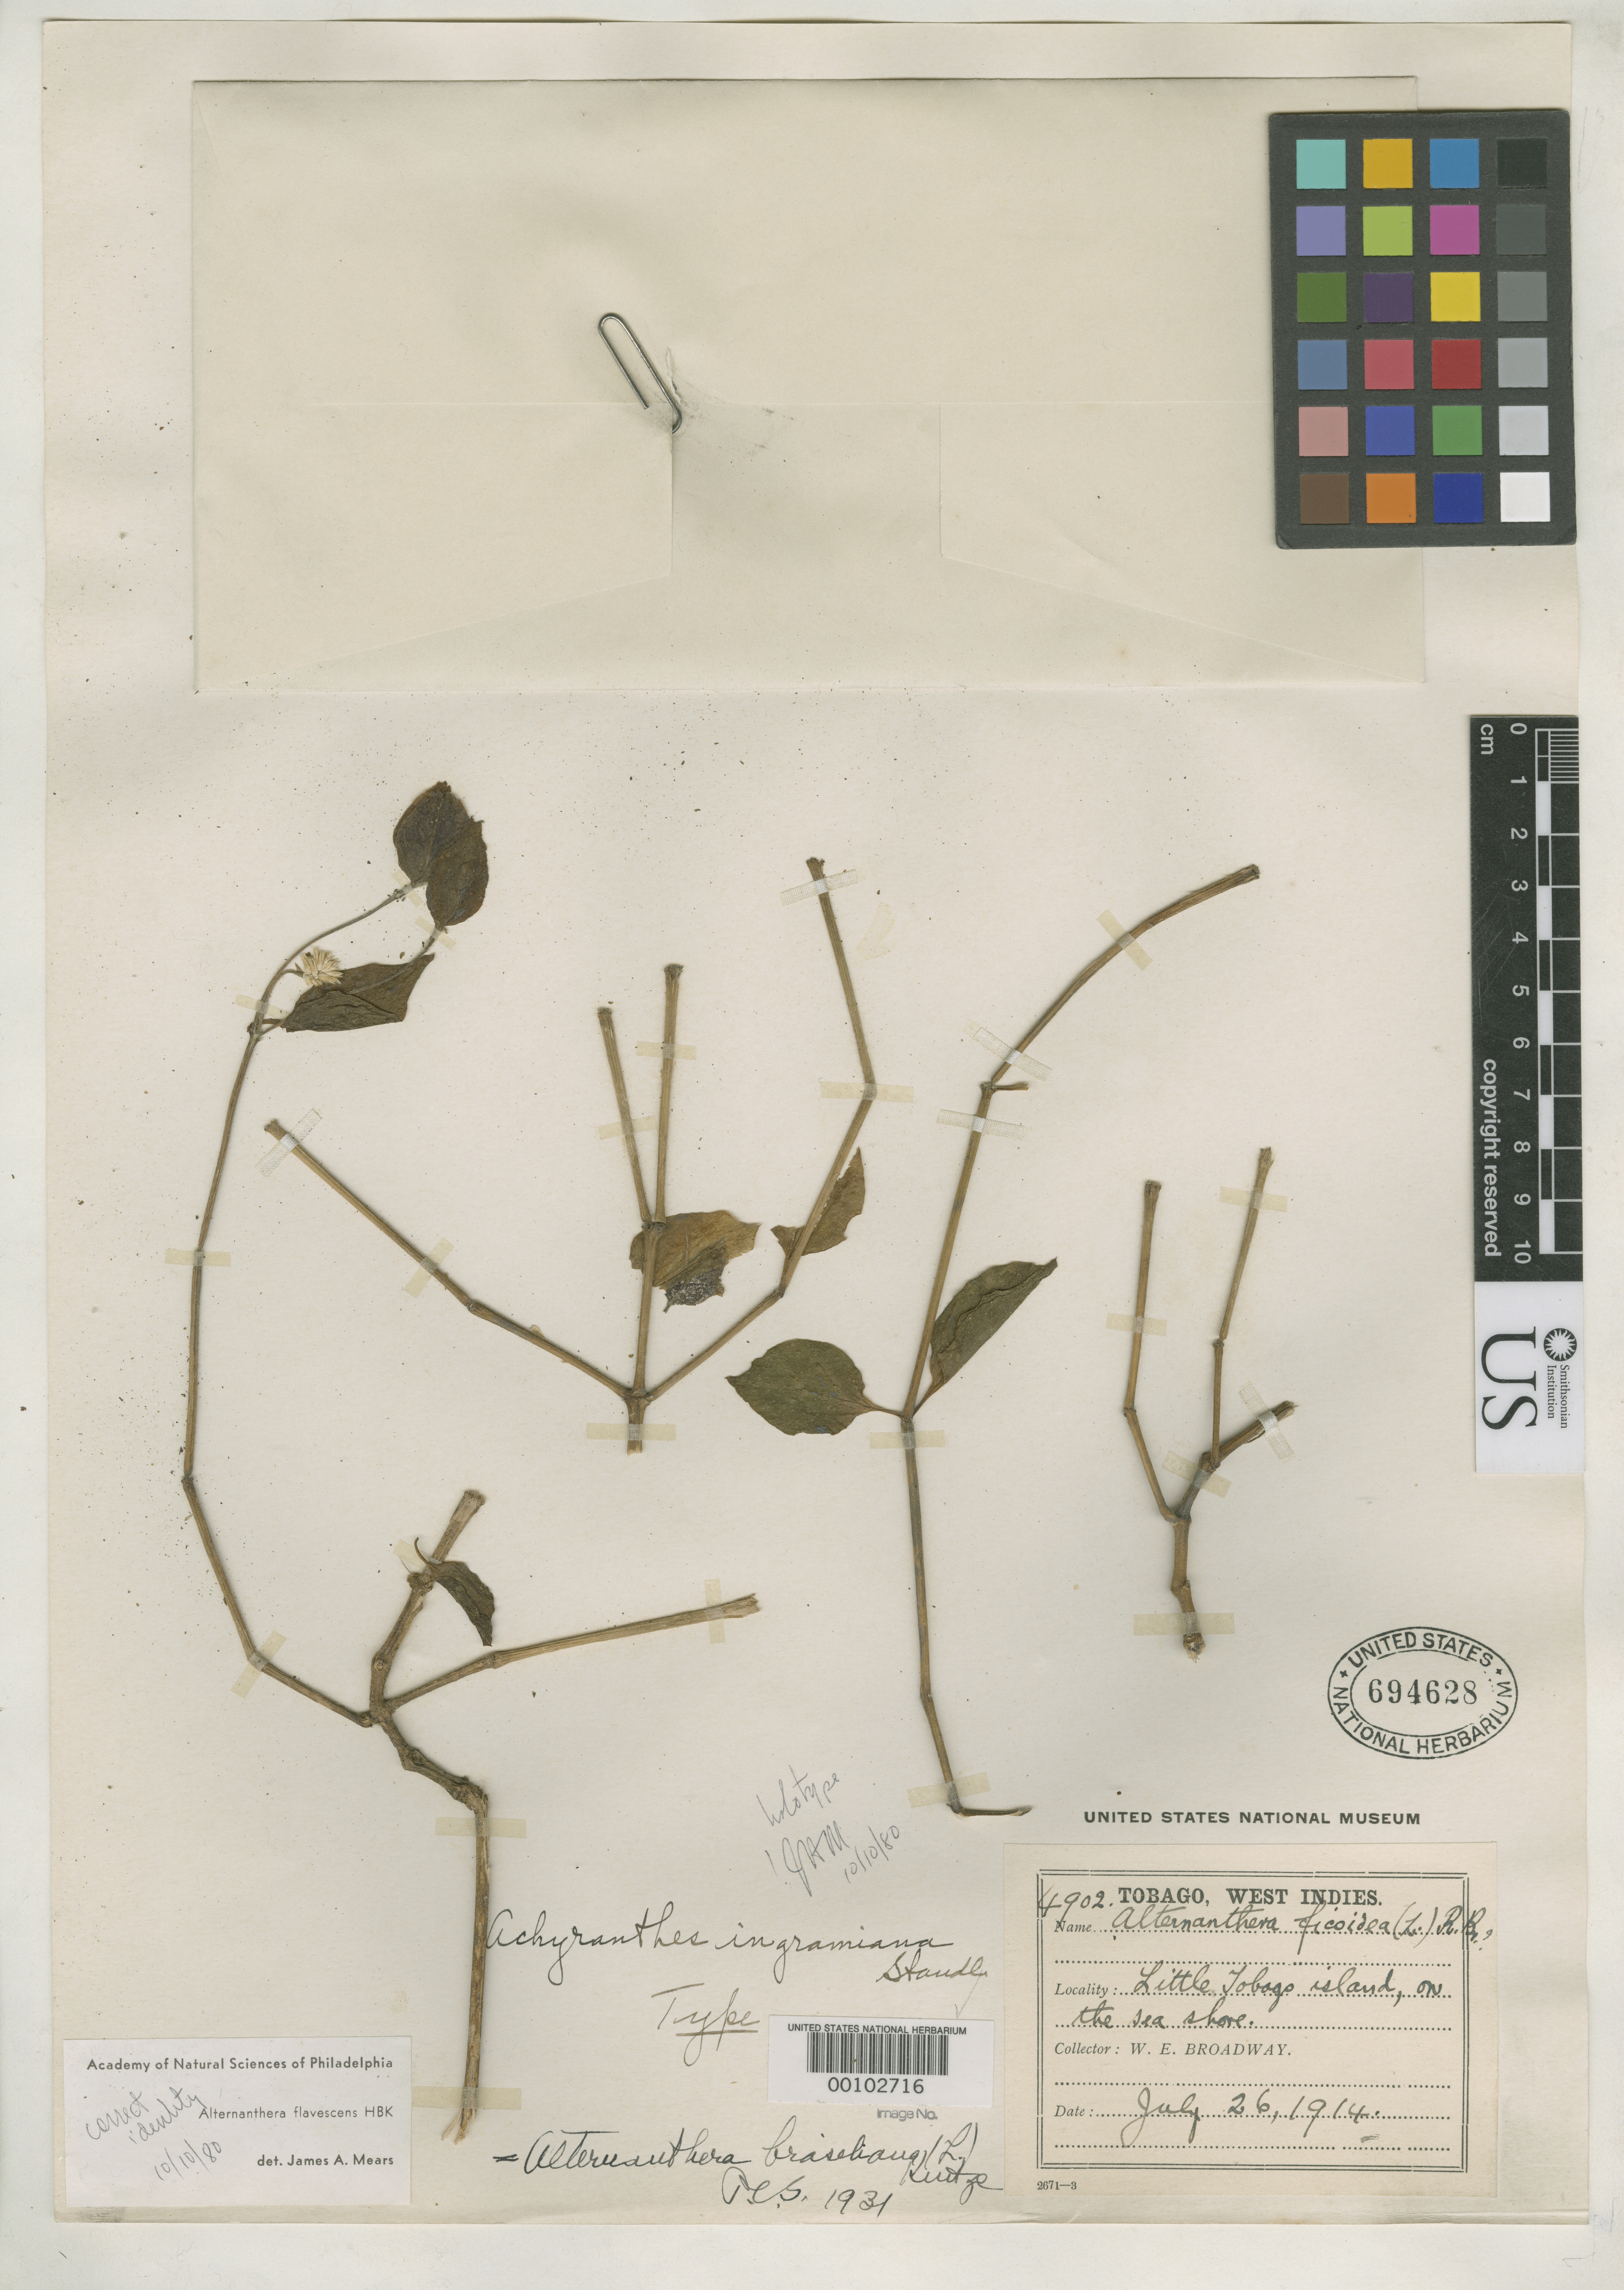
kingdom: Plantae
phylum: Tracheophyta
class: Magnoliopsida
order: Caryophyllales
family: Amaranthaceae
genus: Achyranthes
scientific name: Achyranthes ingramiana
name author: Standl.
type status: Holotype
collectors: W. E. Broadway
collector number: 4902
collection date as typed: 26 Jul 1914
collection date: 1914-07-26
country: Trinidad and Tobago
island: Little Tobago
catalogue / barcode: US 694628